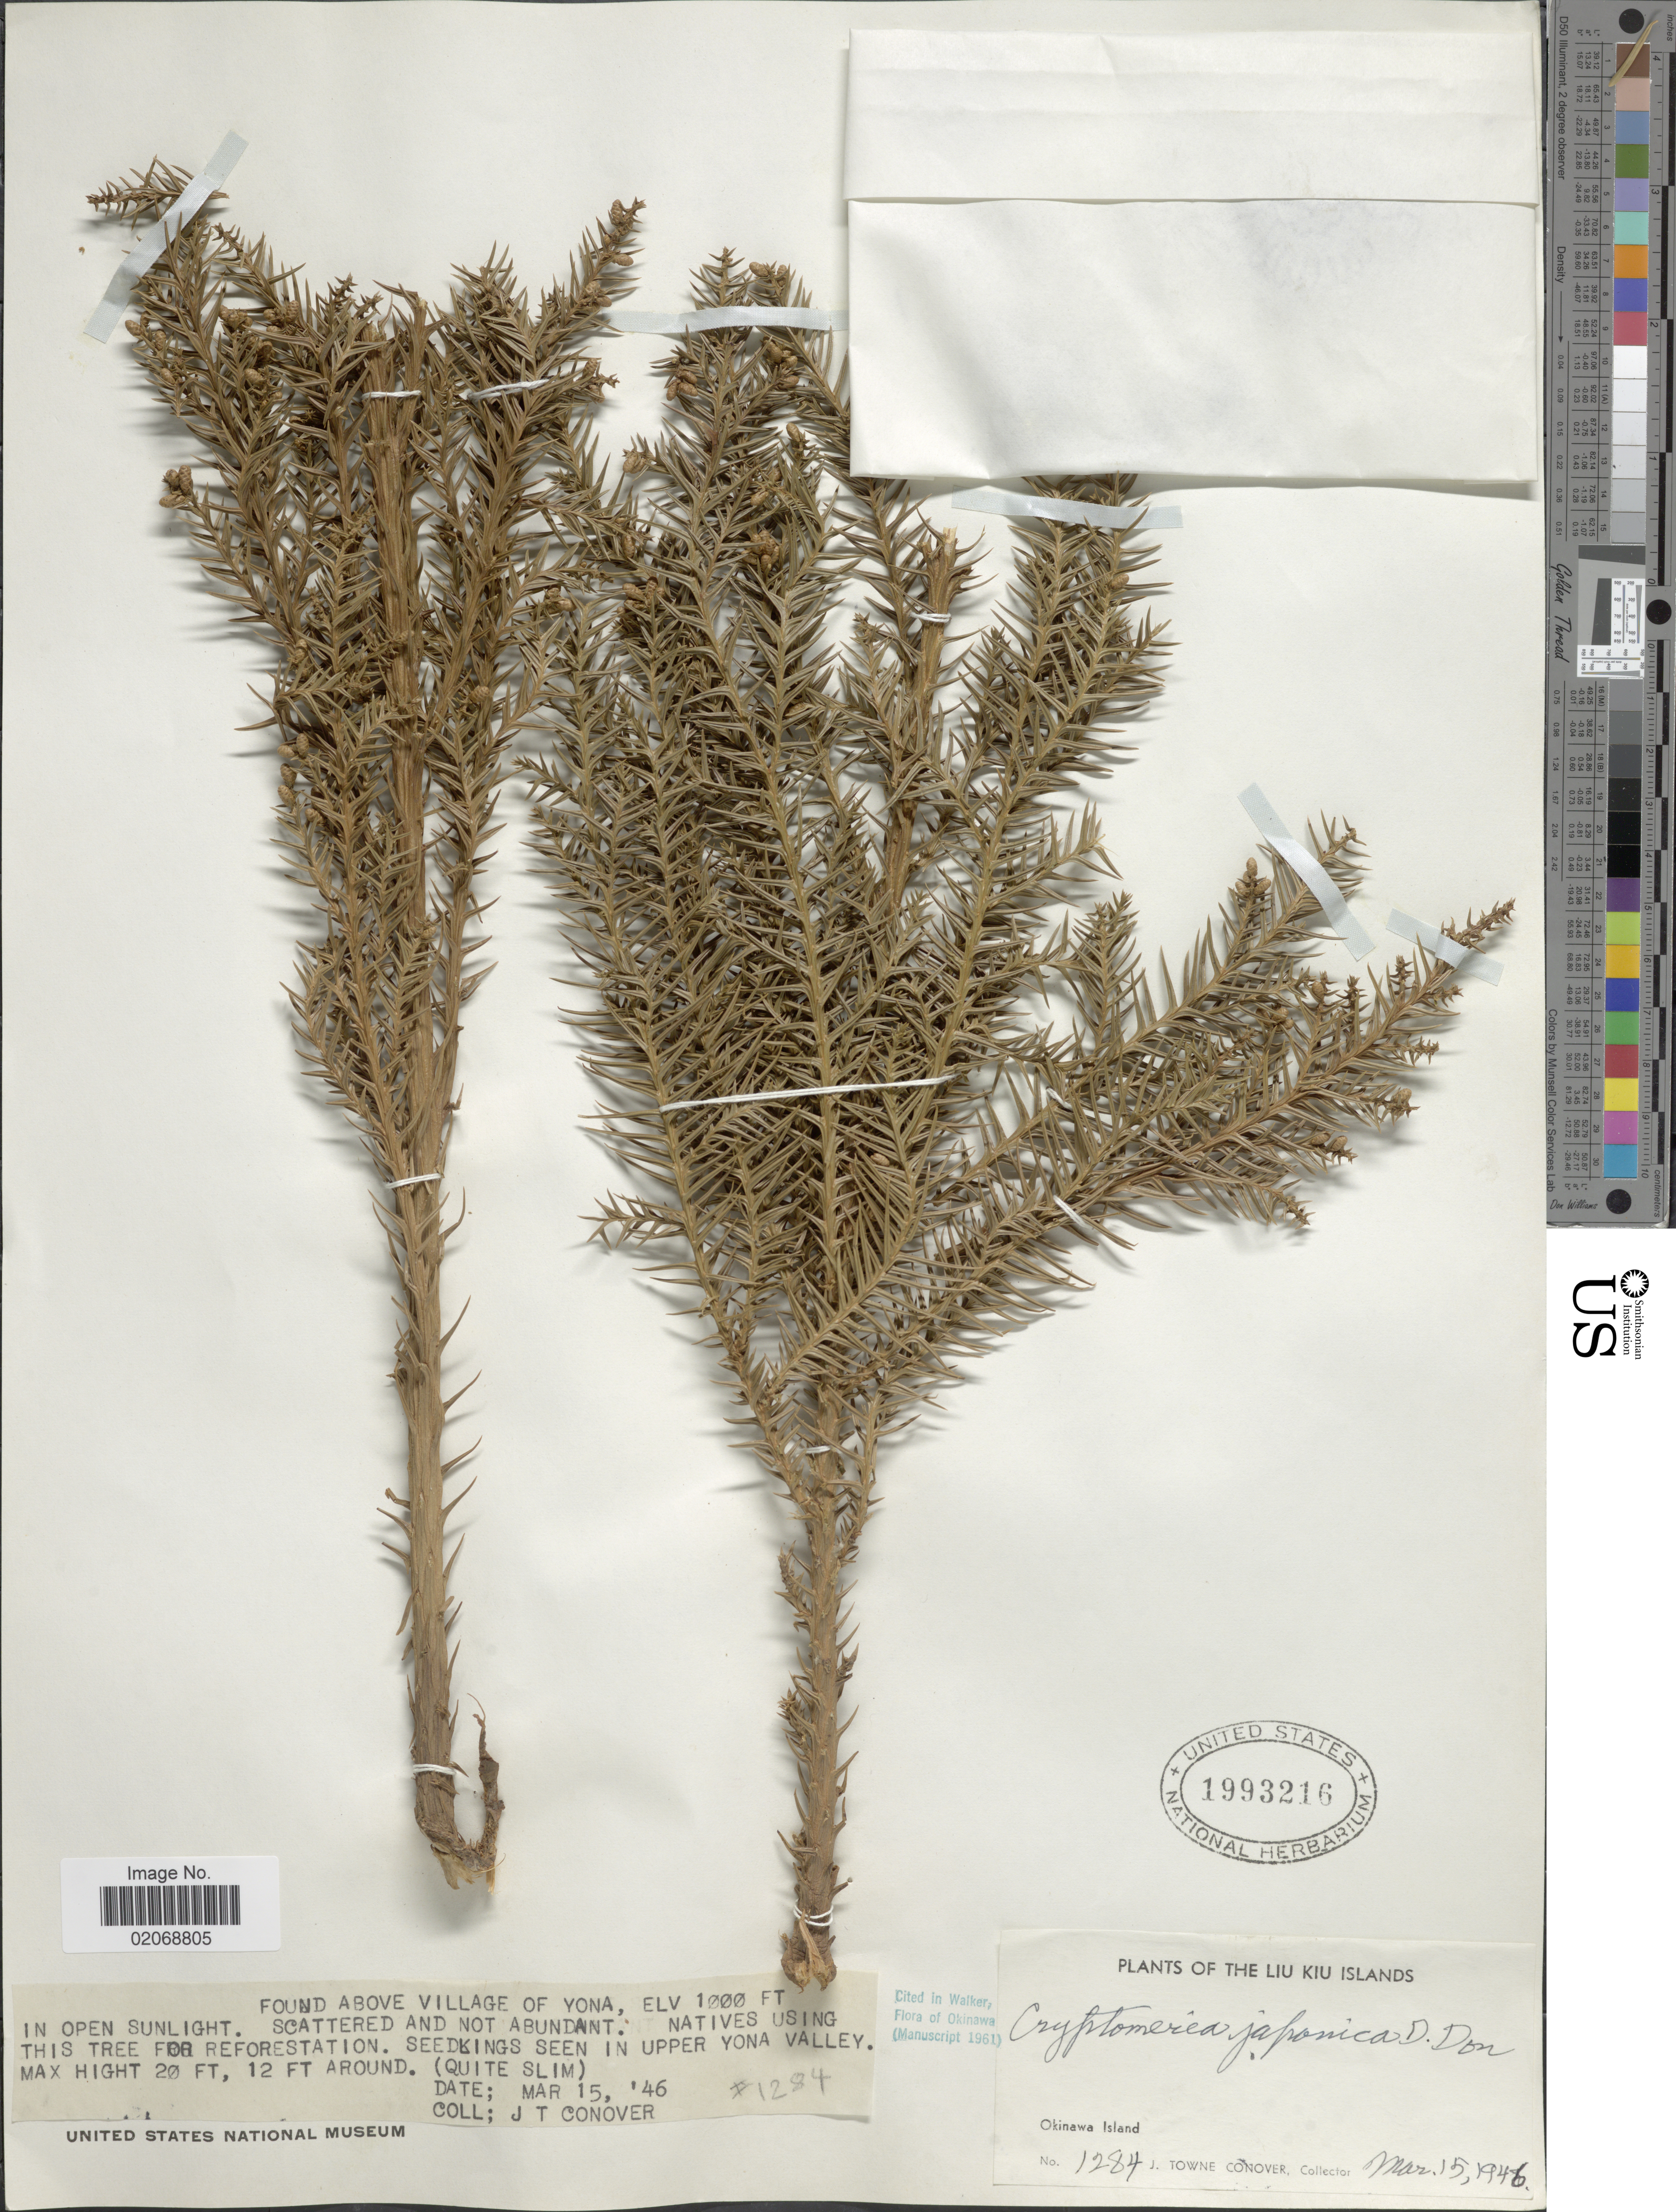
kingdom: Plantae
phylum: Tracheophyta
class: Pinopsida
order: Pinales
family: Cupressaceae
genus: Cryptomeria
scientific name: Cryptomeria japonica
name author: (Thunb. ex L. f.) D. Don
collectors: J. T. Conover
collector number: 1284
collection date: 1946-03-15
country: Japan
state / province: Okinawa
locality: Liu Kiu Islands, Above Village of Yona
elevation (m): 305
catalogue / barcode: US 1993216